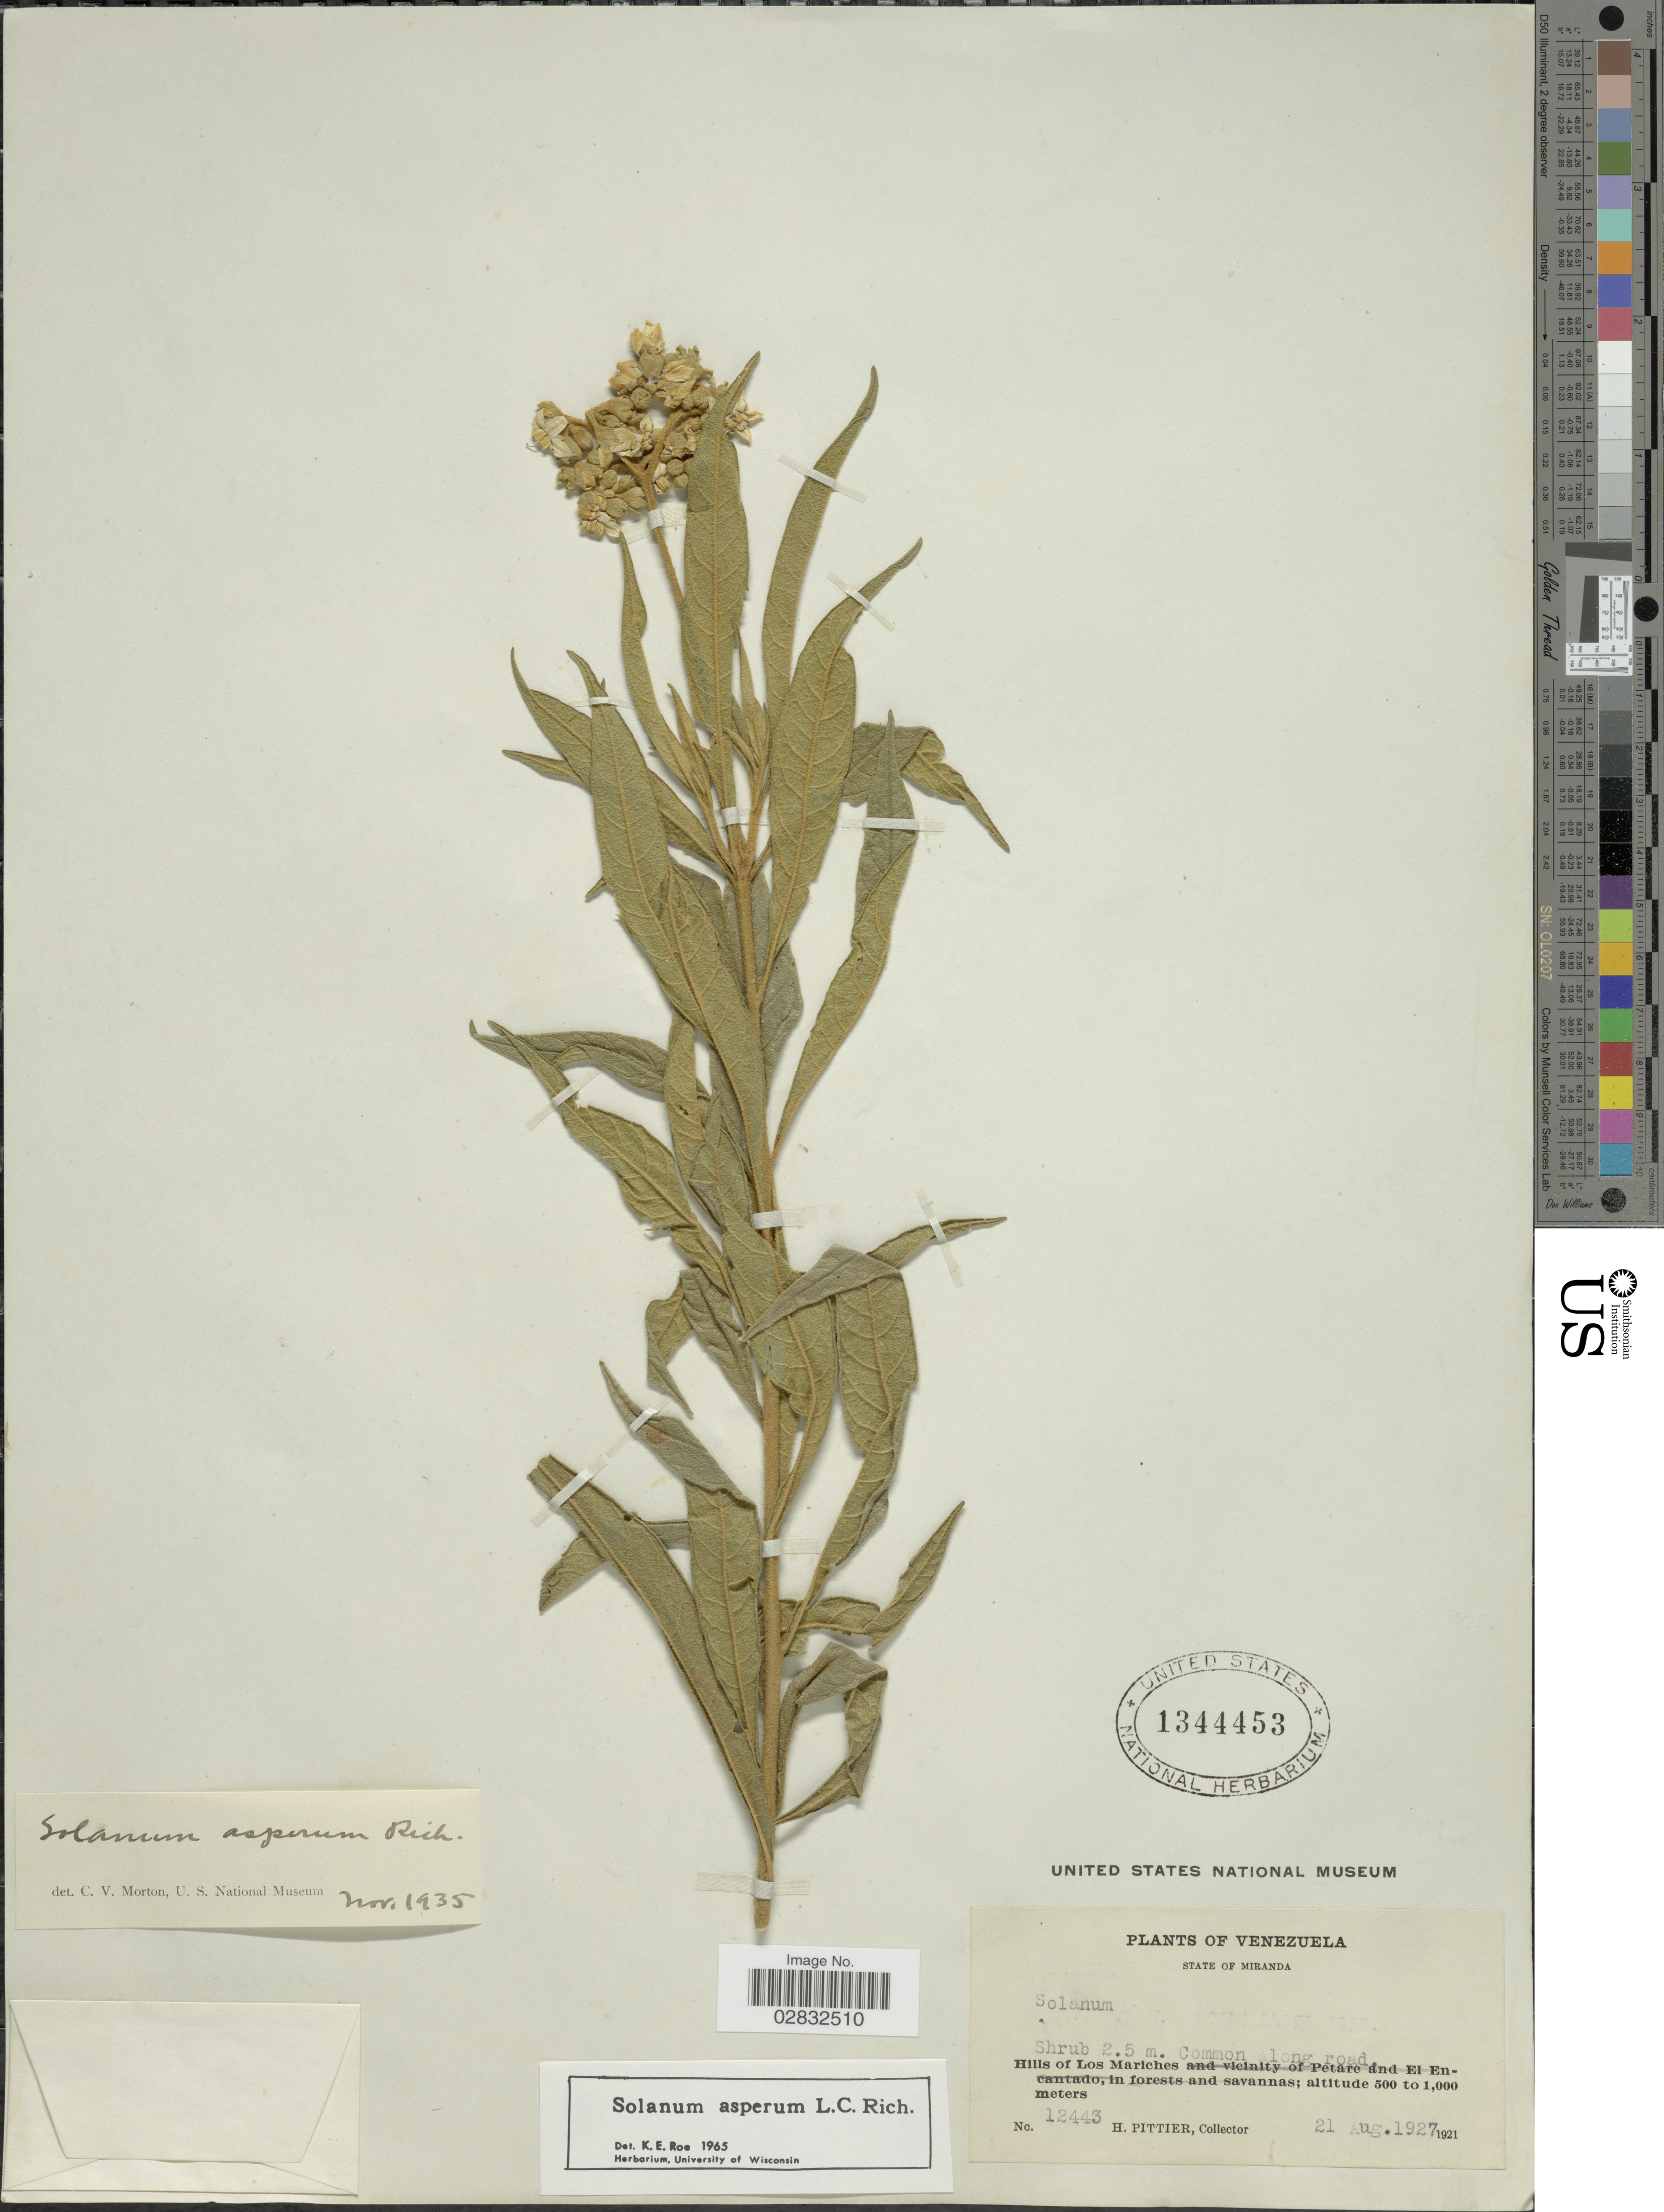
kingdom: Plantae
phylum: Tracheophyta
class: Magnoliopsida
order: Solanales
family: Solanaceae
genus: Solanum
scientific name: Solanum asperum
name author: Rich.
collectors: H. F. Pittier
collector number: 12443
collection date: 1927-08-21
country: Venezuela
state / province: Miranda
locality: Hills of Los Mariches.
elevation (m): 500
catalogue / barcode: US 1344453